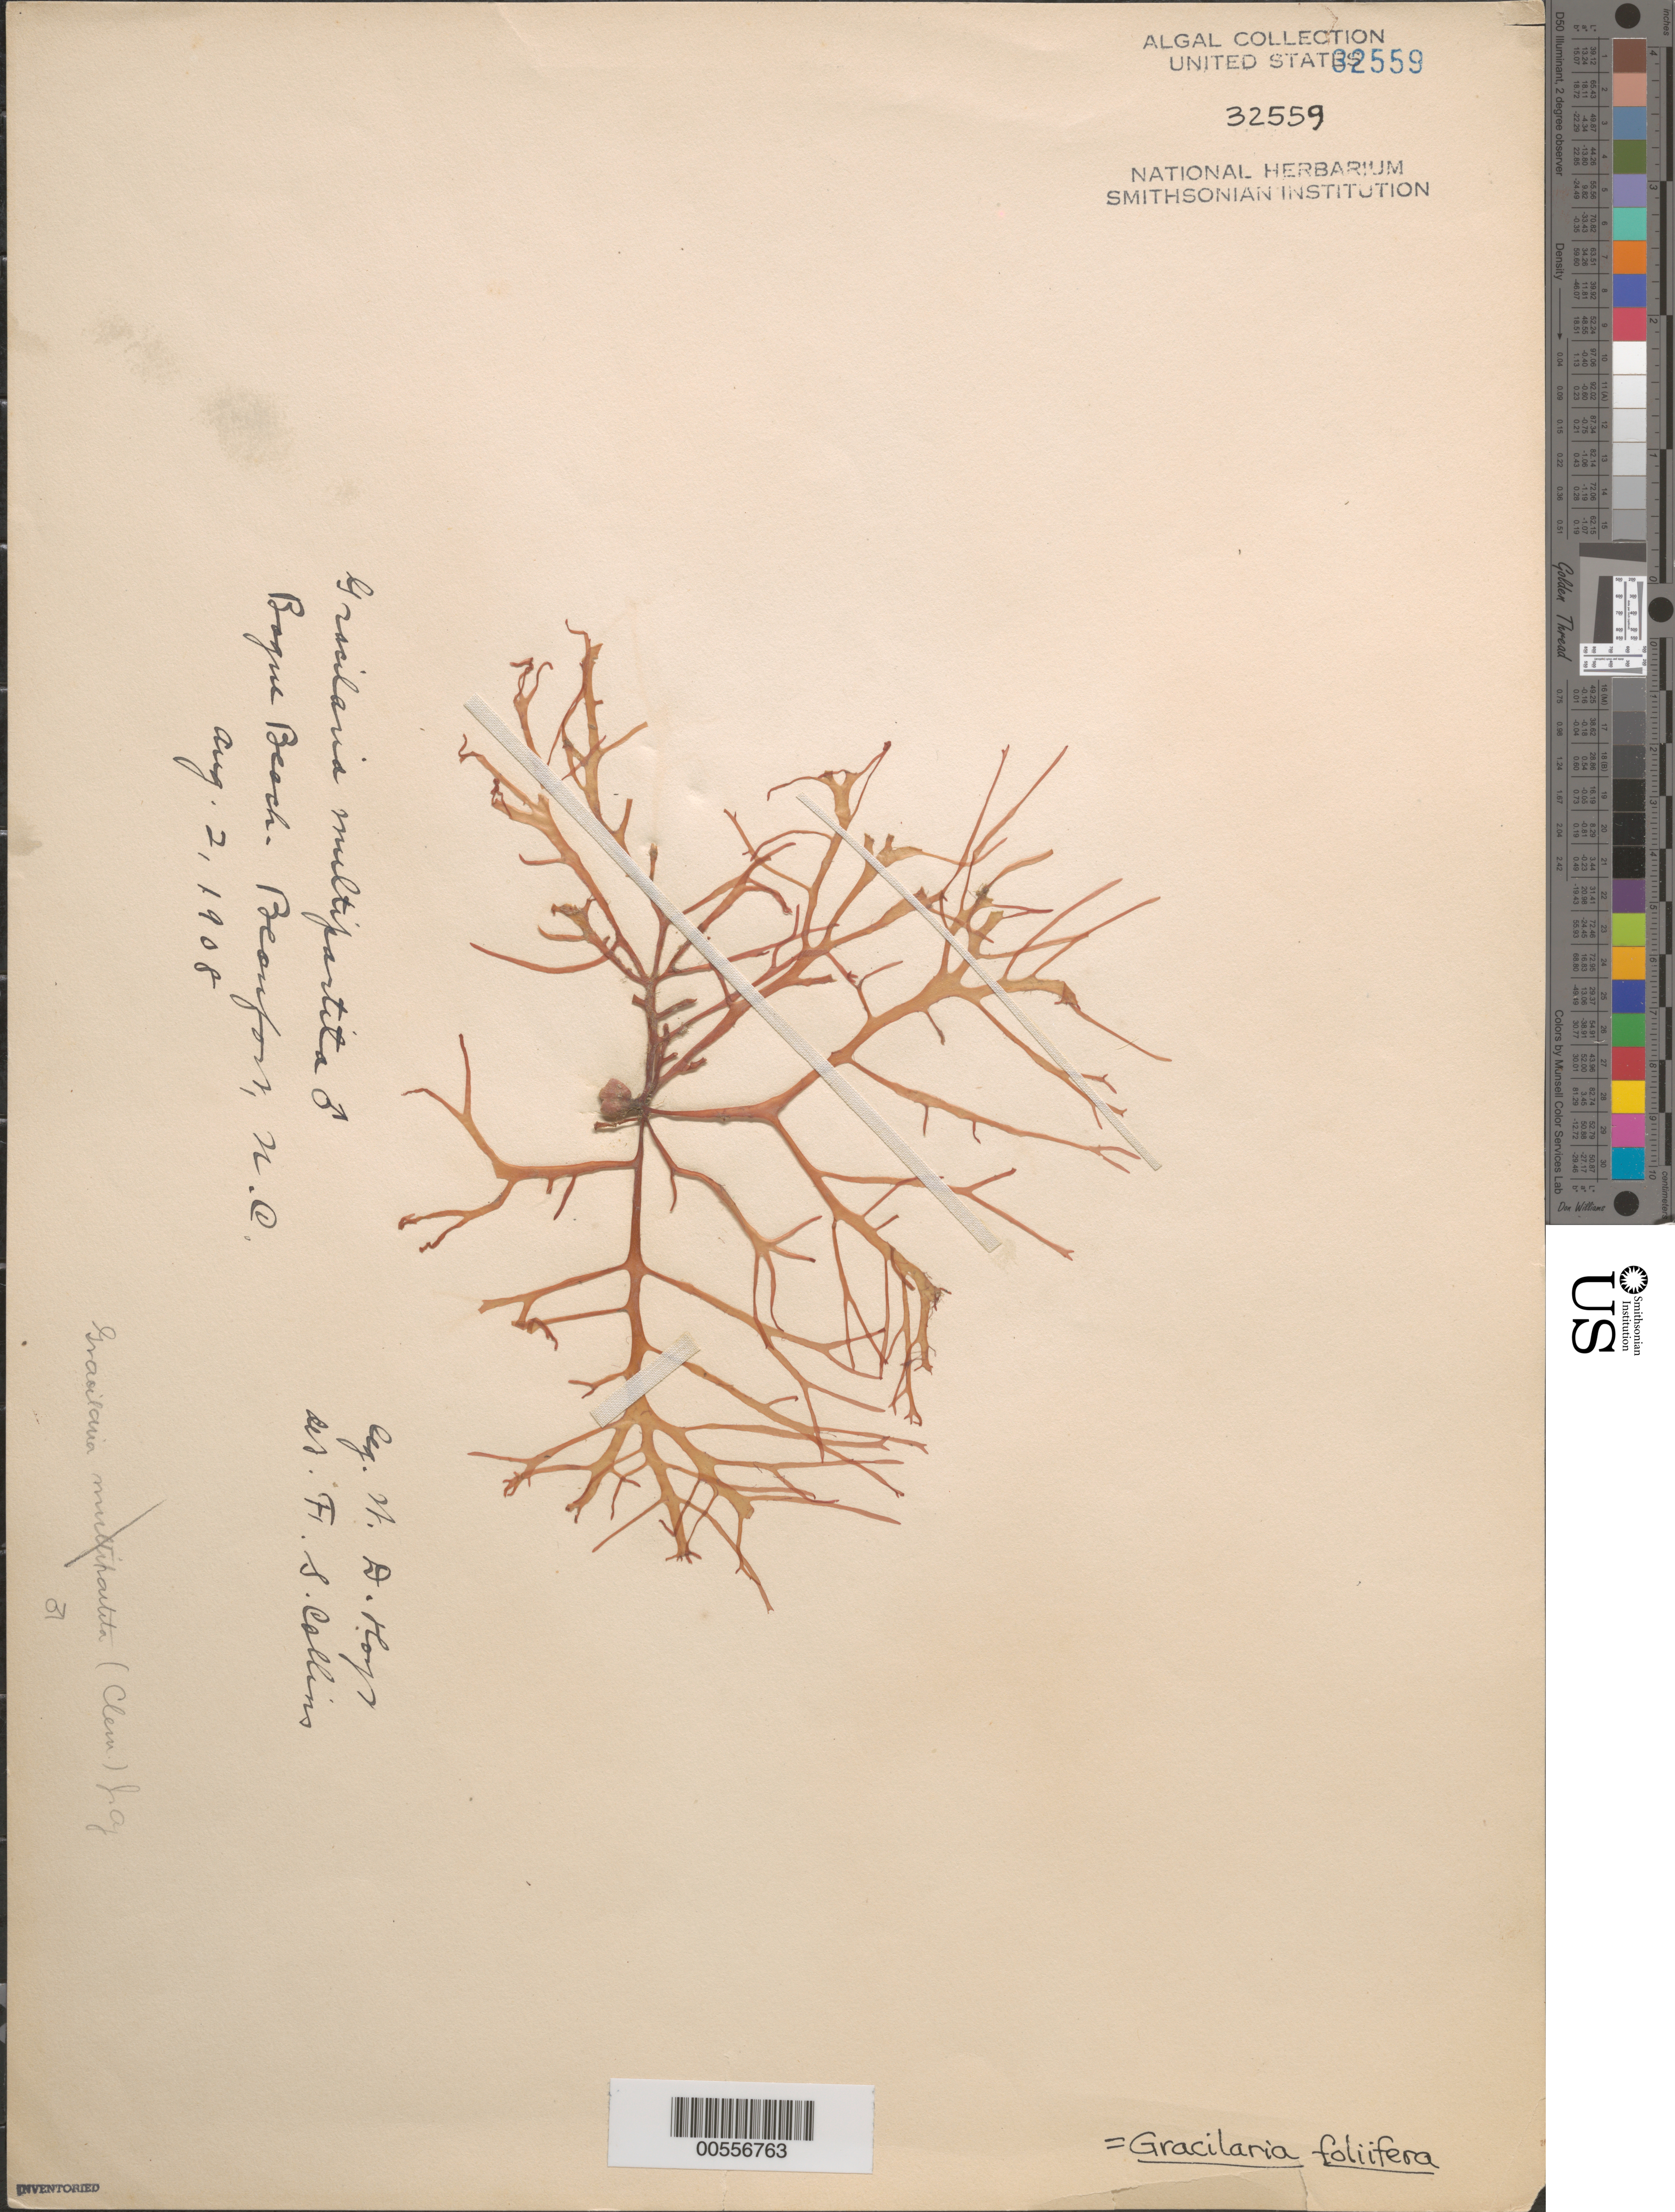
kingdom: Plantae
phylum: Rhodophyta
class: Florideophyceae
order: Gracilariales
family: Gracilariaceae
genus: Gracilaria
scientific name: Gracilaria foliifera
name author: (Forssk.) Børgesen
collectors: W. D. Hoyt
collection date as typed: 02 Aug 1908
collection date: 1908-08-02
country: United States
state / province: North Carolina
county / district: Carteret County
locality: Beaufort, Bogue Beach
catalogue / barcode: US 32559